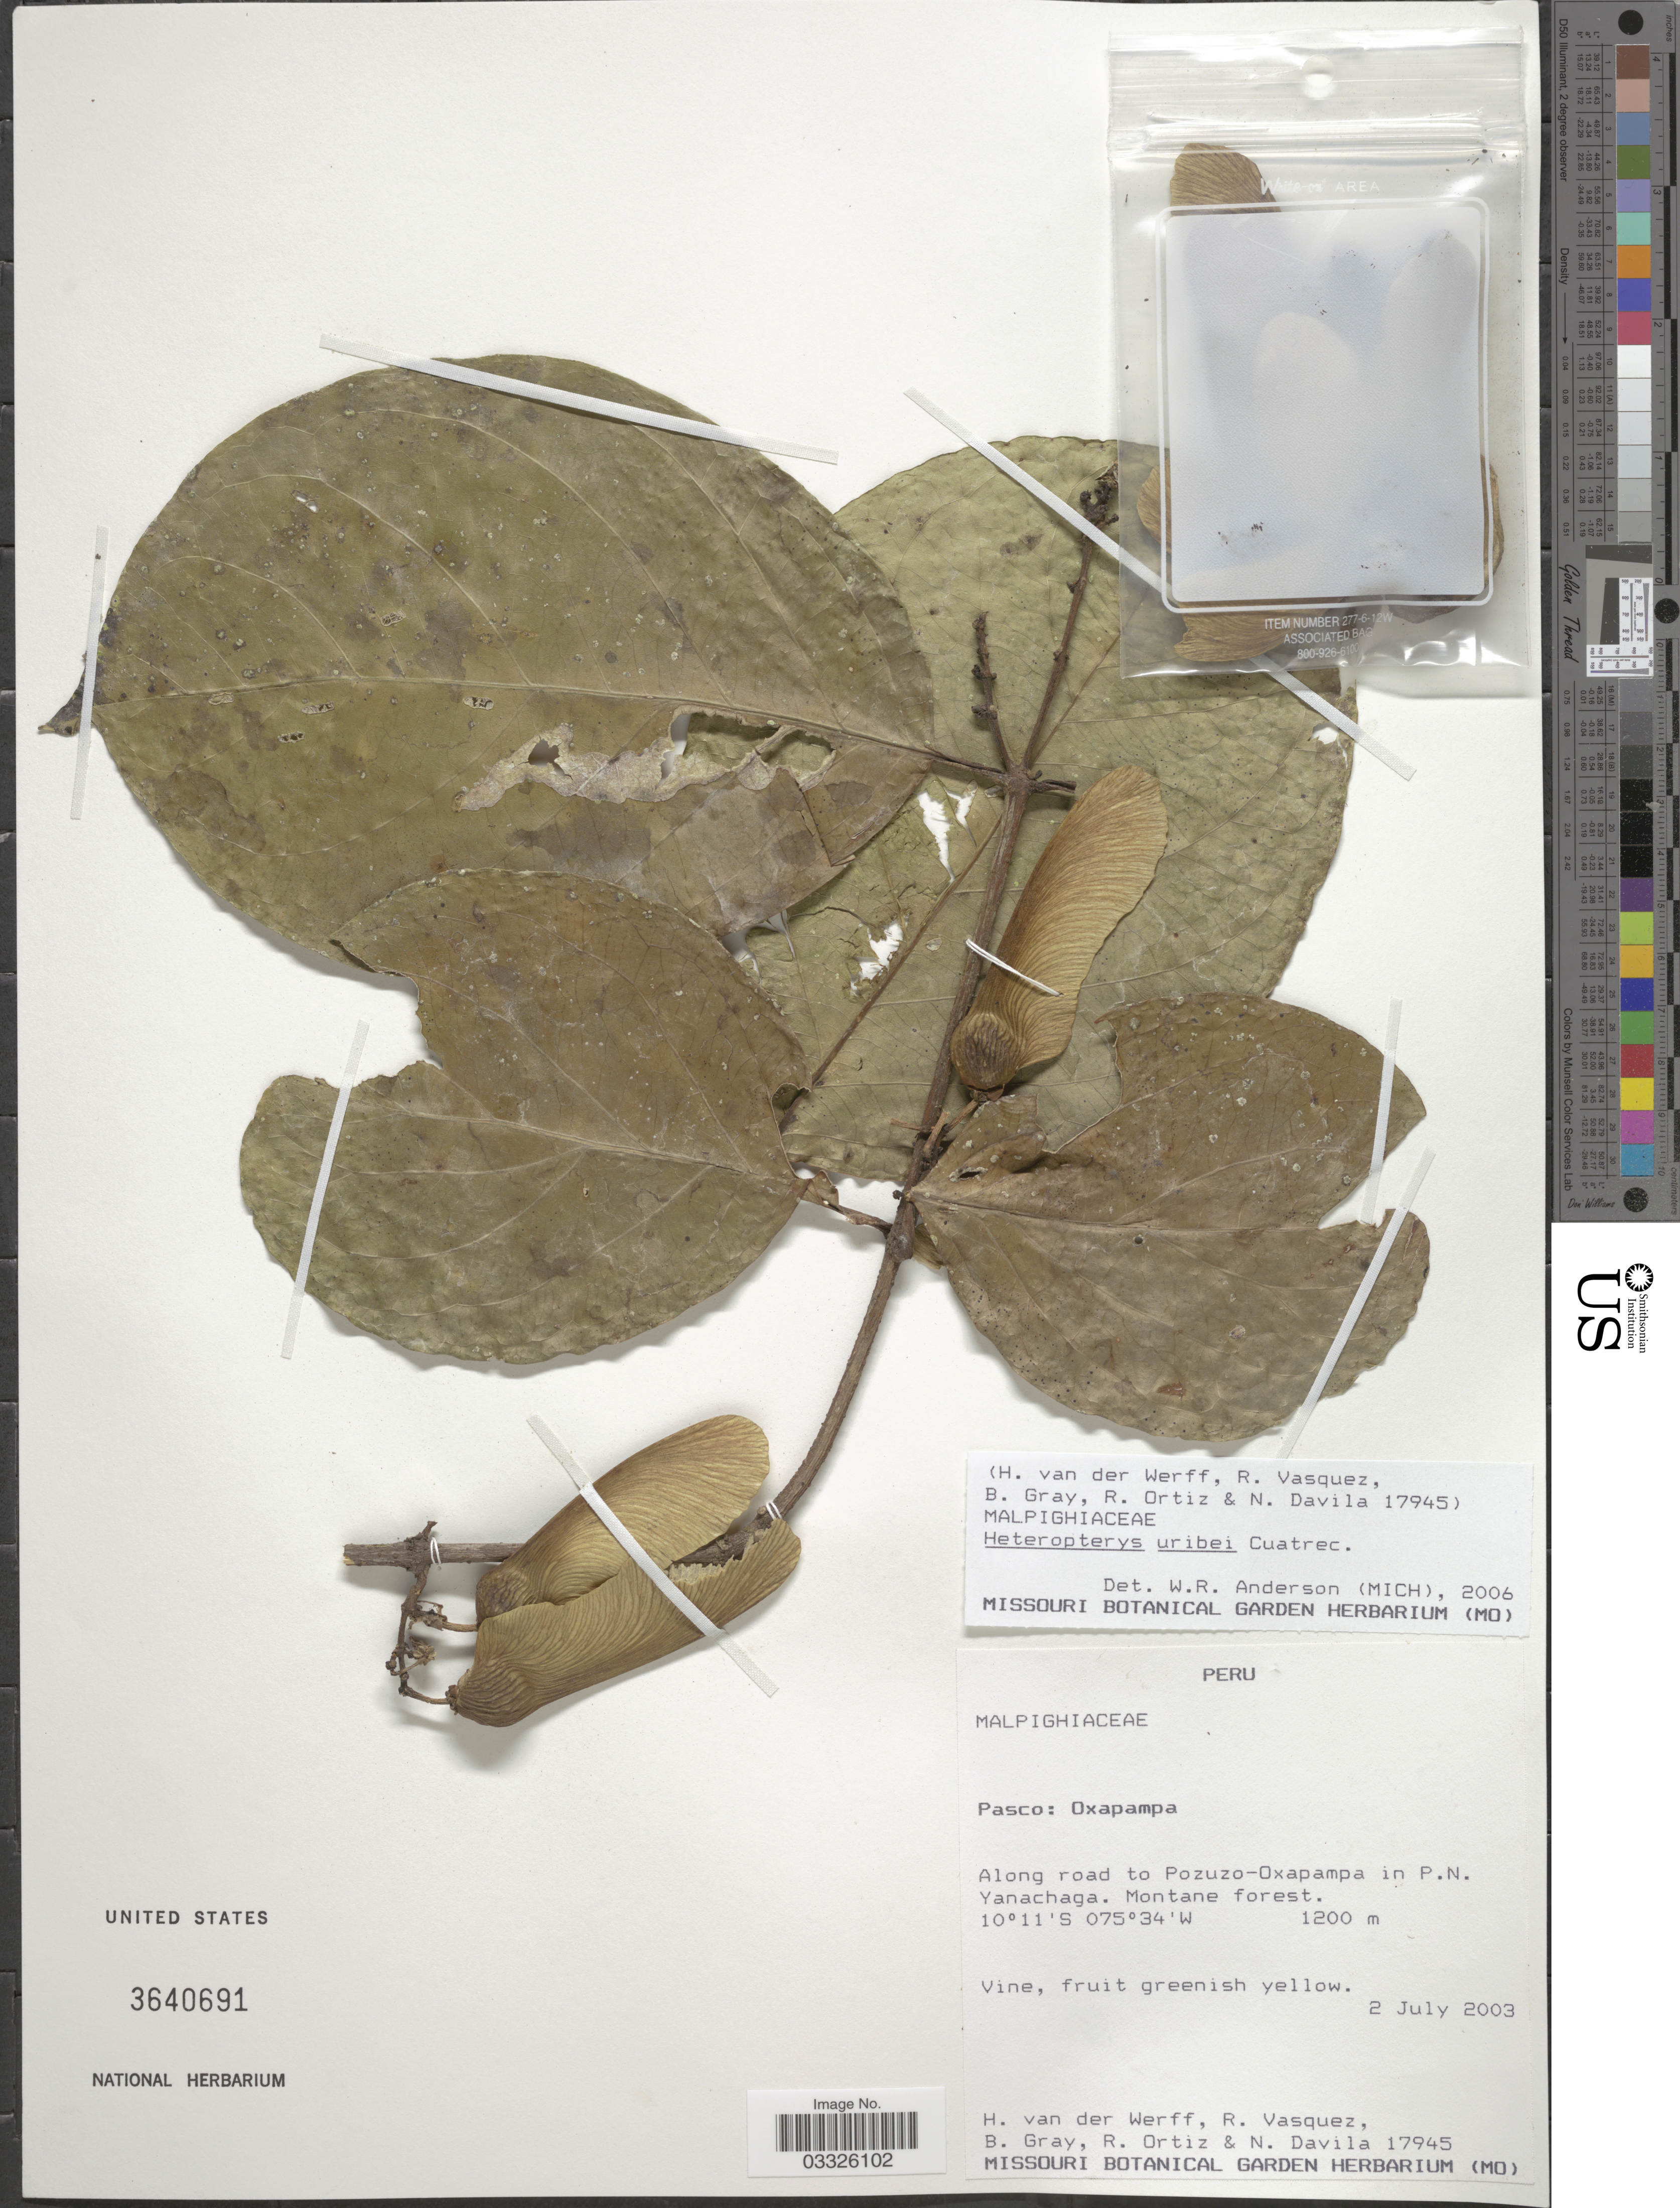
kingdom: Plantae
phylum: Tracheophyta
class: Magnoliopsida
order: Malpighiales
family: Malpighiaceae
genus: Heteropterys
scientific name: Heteropterys uribei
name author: Cuatrec.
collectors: H. van der Werff, R. Vasquez, B. Gray, R. Ortiz & N. Dávila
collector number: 17945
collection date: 2003-07-02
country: Peru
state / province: Pasco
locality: Oxapampa. Along road to Pozuzo-Oxapampa in P.N. Yanachaga. Montane forest.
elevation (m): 1200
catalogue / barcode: US 3640691